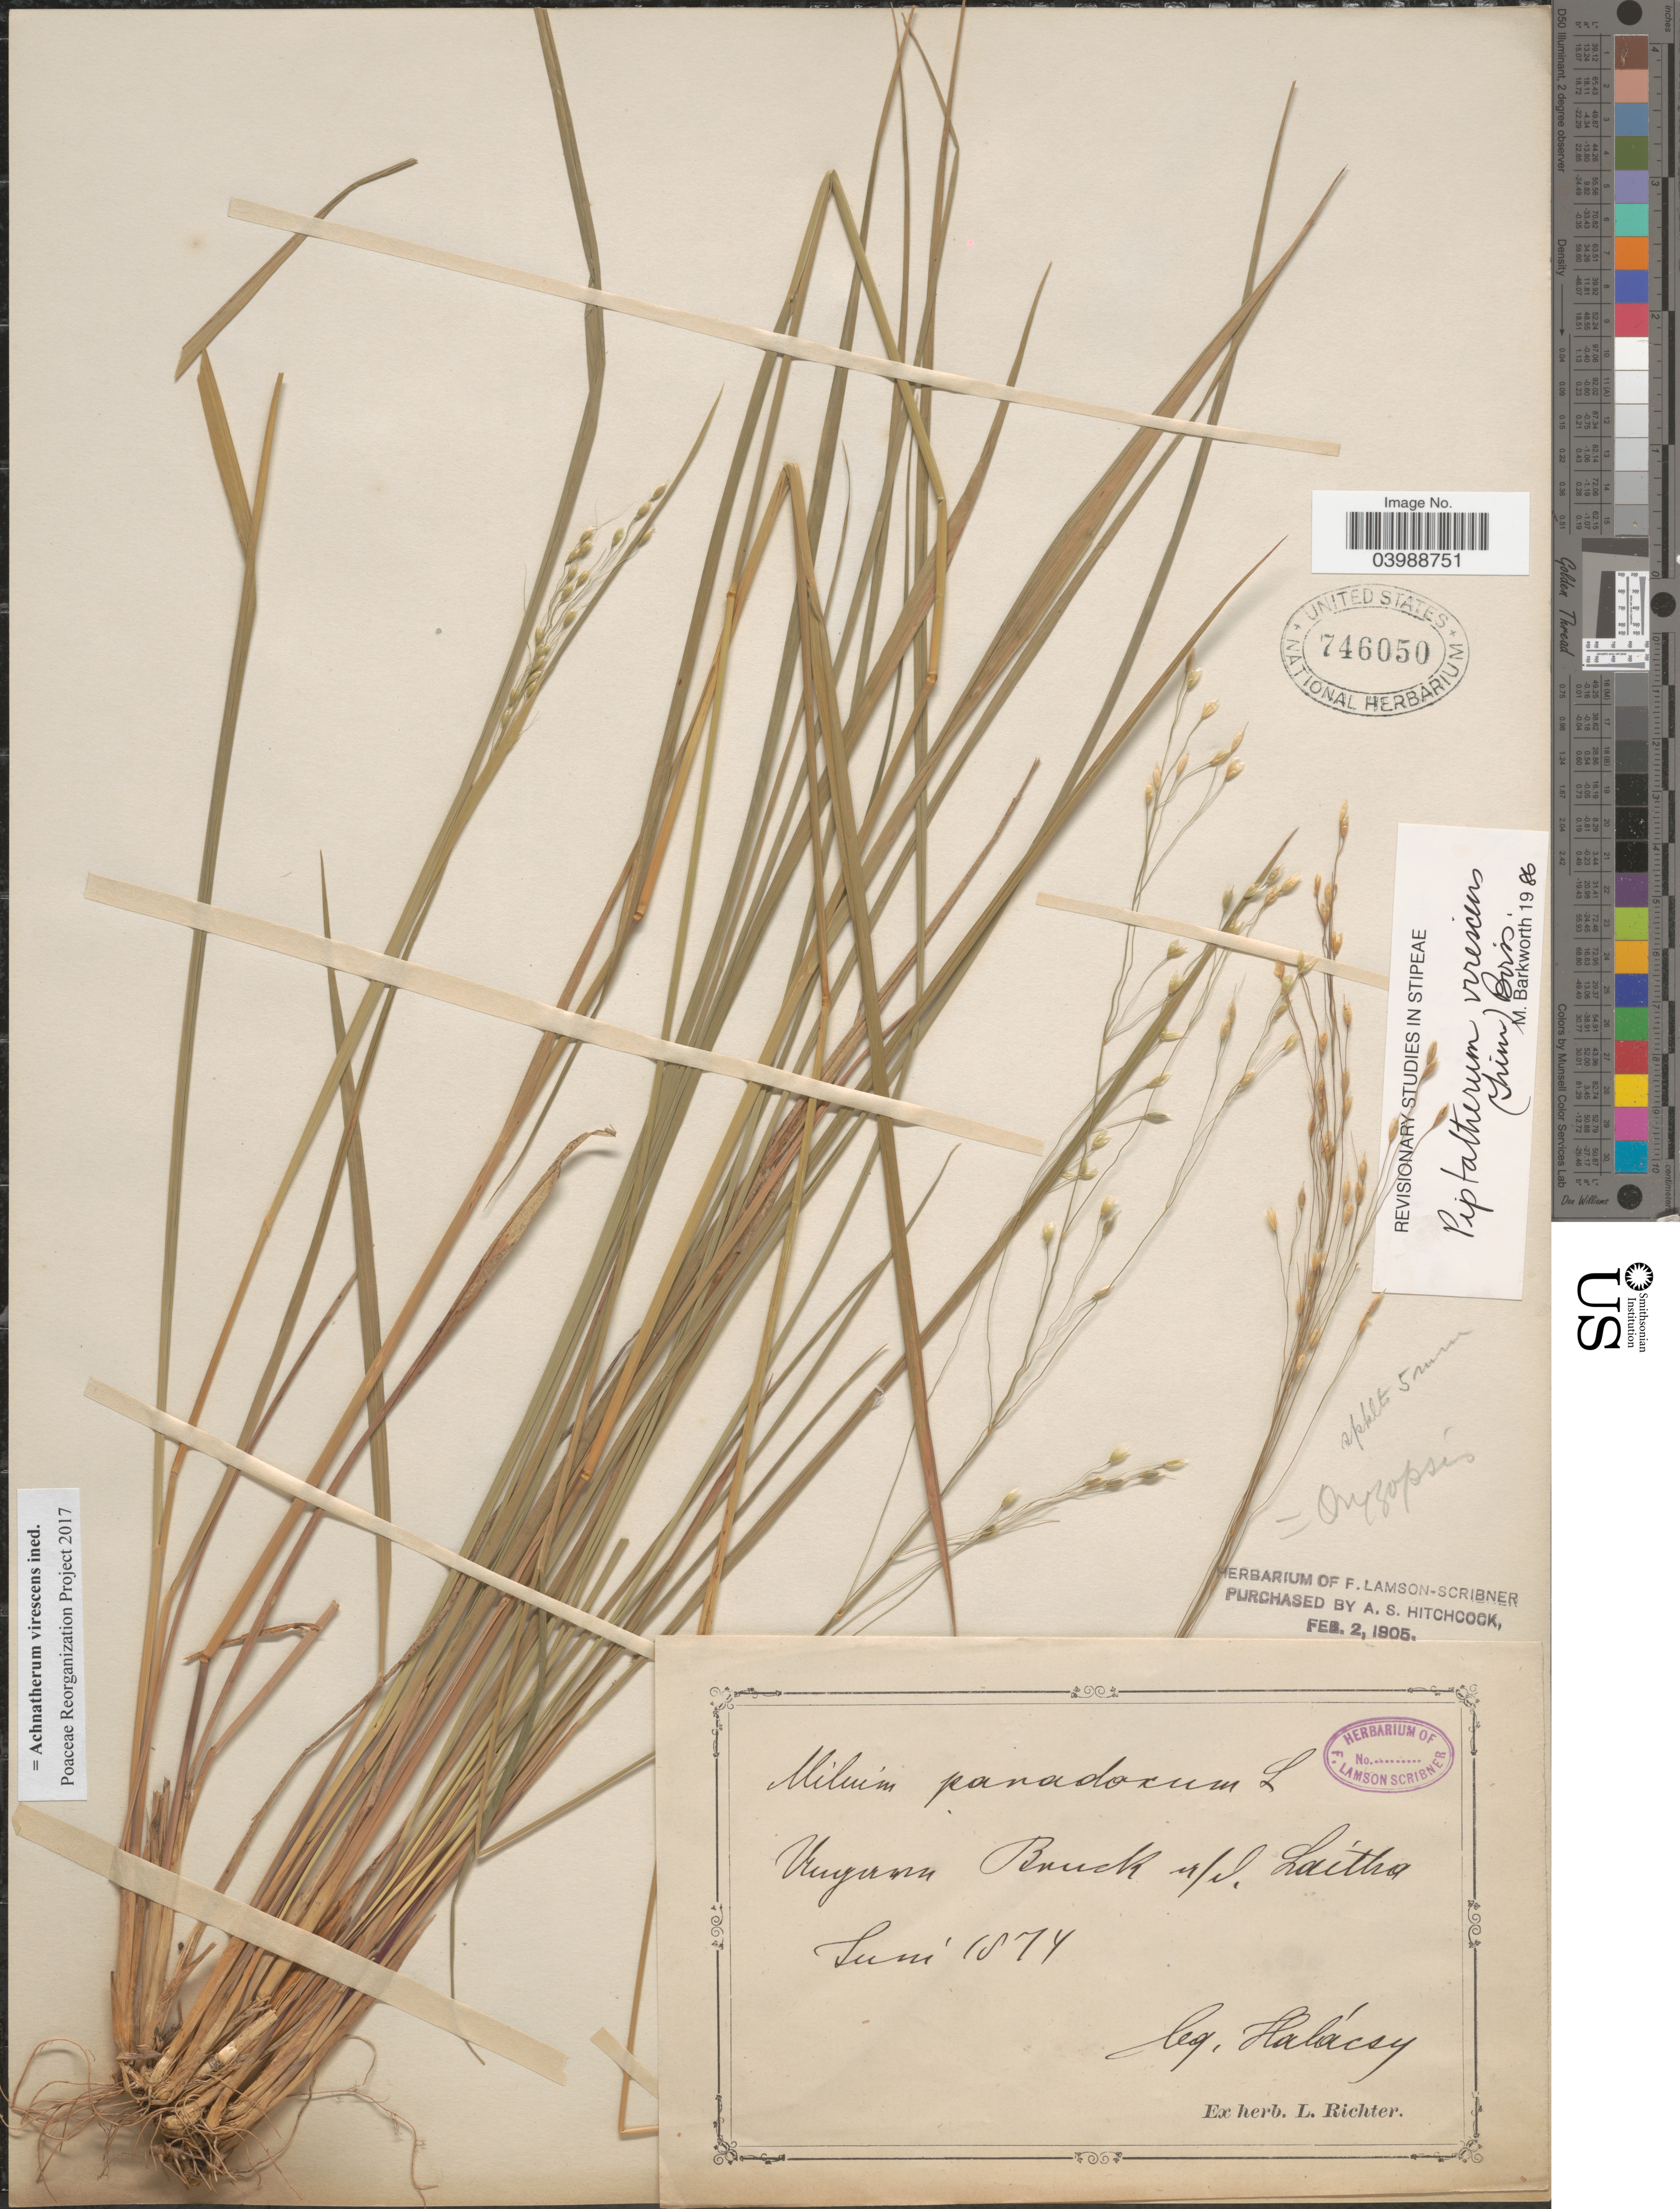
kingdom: Plantae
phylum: Tracheophyta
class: Liliopsida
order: Poales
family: Poaceae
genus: Achnatherum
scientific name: Achnatherum virescens ined.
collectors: -- Halacsy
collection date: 1874-06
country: Hungary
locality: Ungarn [interpreted] Bruck a/d. Laitha.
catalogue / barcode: US 746050